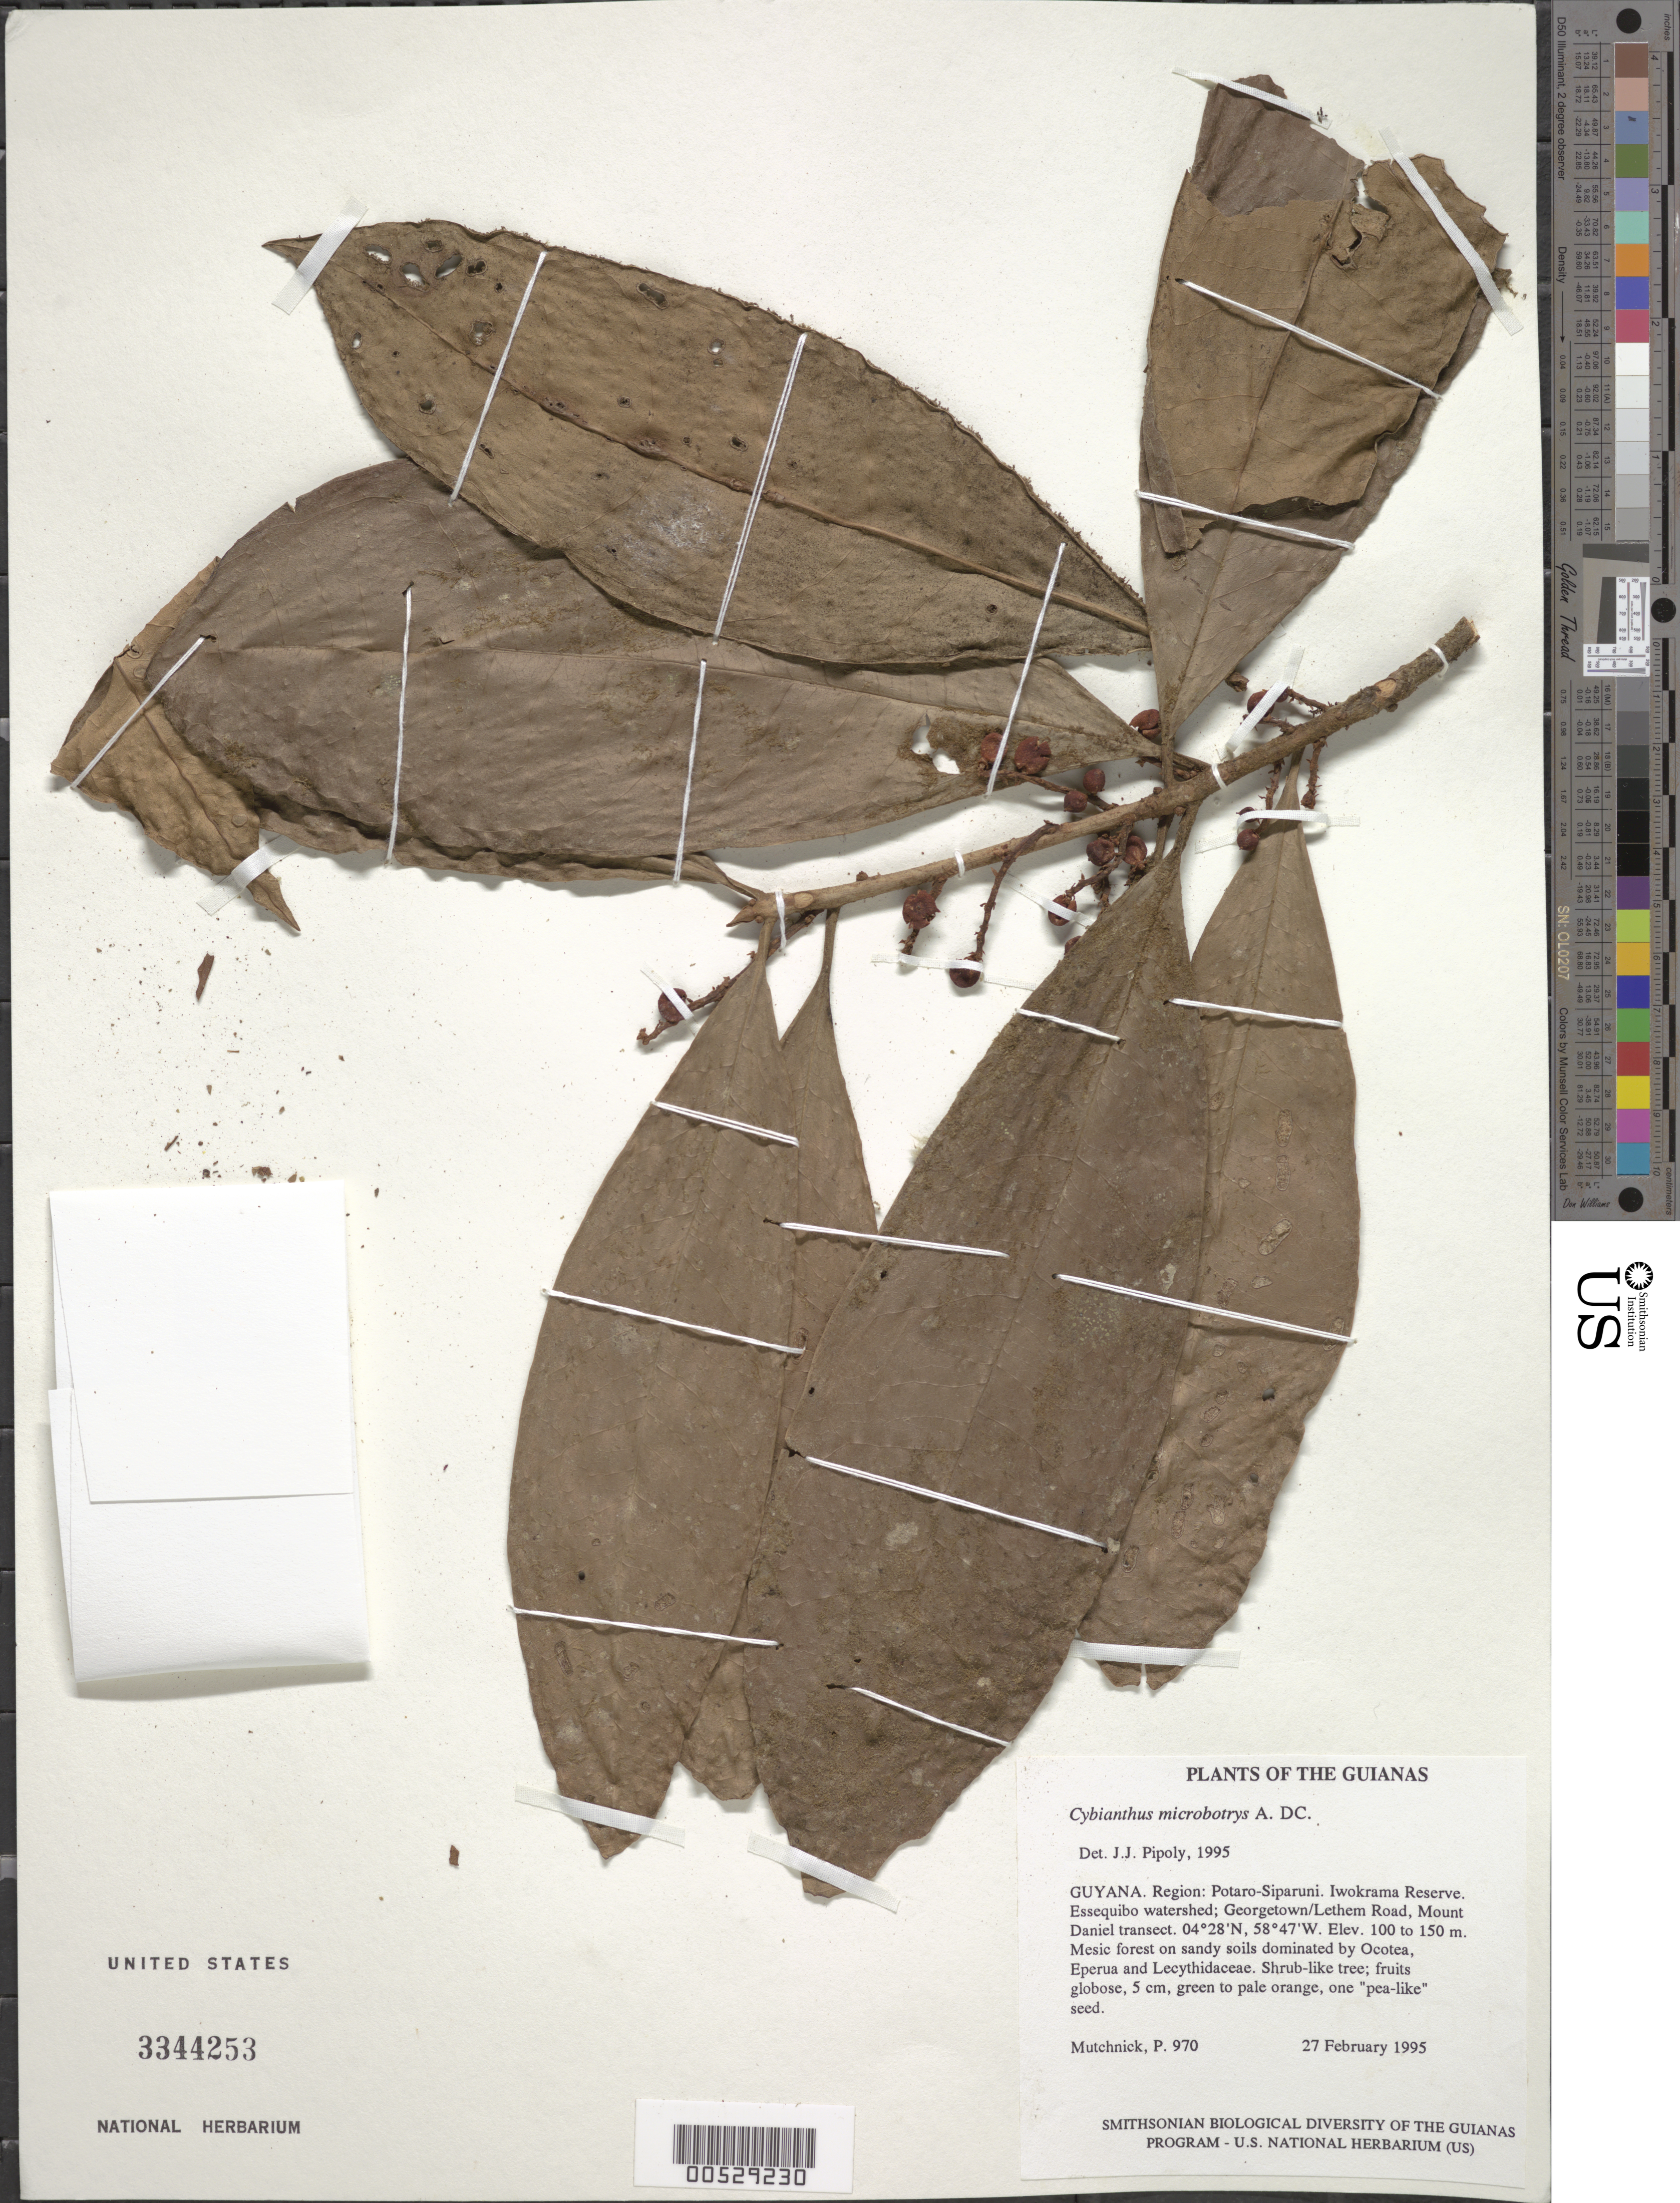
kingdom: Plantae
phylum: Tracheophyta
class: Magnoliopsida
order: Ericales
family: Primulaceae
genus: Cybianthus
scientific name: Cybianthus microbotrys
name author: A. DC.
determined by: Pipoly, J. J., III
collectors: P. Mutchnick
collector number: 970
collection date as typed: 27 February 1995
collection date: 1995-02-27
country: Guyana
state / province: Potaro-Siparuni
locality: Iwokrama Reserve. Essequibo watershed; Georgetown/Lethem Road, Mount Daniel transect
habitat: Mesic forest on sandy soils dominated by Ocotea, Eperua and Lecythidaceae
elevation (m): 100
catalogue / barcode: US 3344253